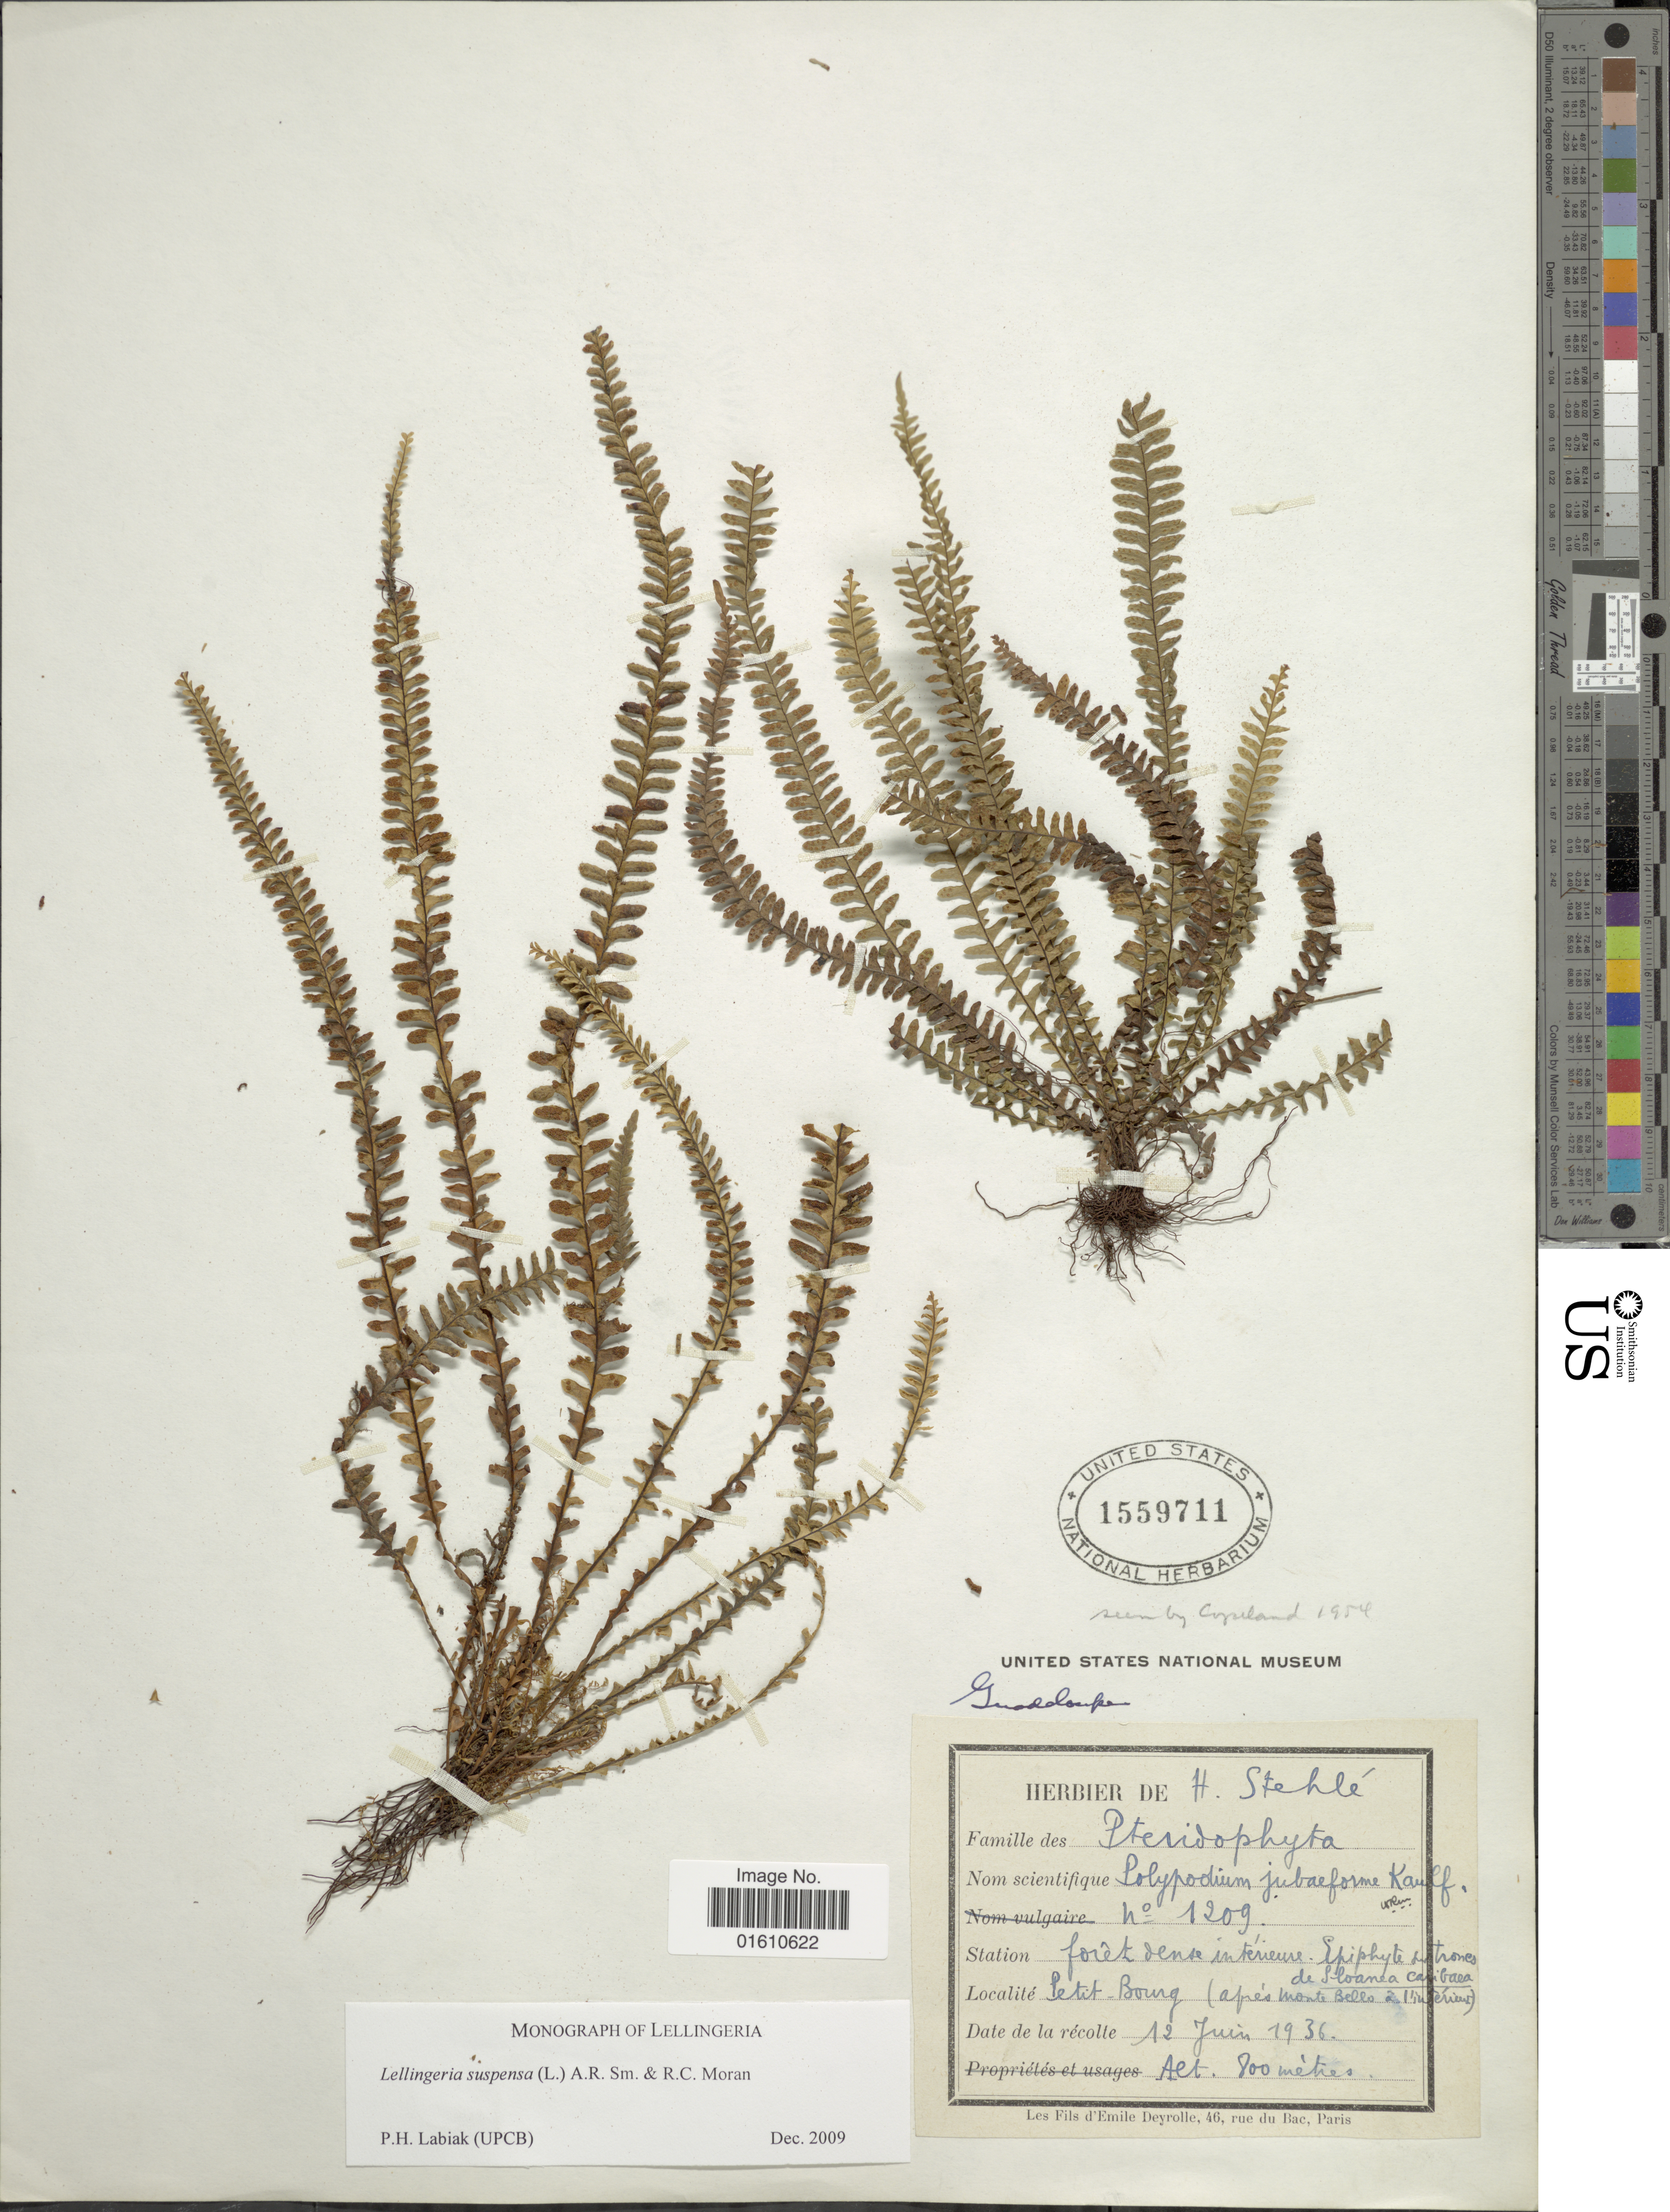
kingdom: Plantae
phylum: Tracheophyta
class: Polypodiopsida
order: Polypodiales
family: Polypodiaceae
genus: Lellingeria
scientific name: Lellingeria suspensa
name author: (L.) A.R. Sm. & R.C. Moran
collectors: ex herb. H. Stehlé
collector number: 1209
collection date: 1936-06-12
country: Guadeloupe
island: Leeward Is.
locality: Petit-Bourg (après monte Bello a intérieure).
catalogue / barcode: US 1559711